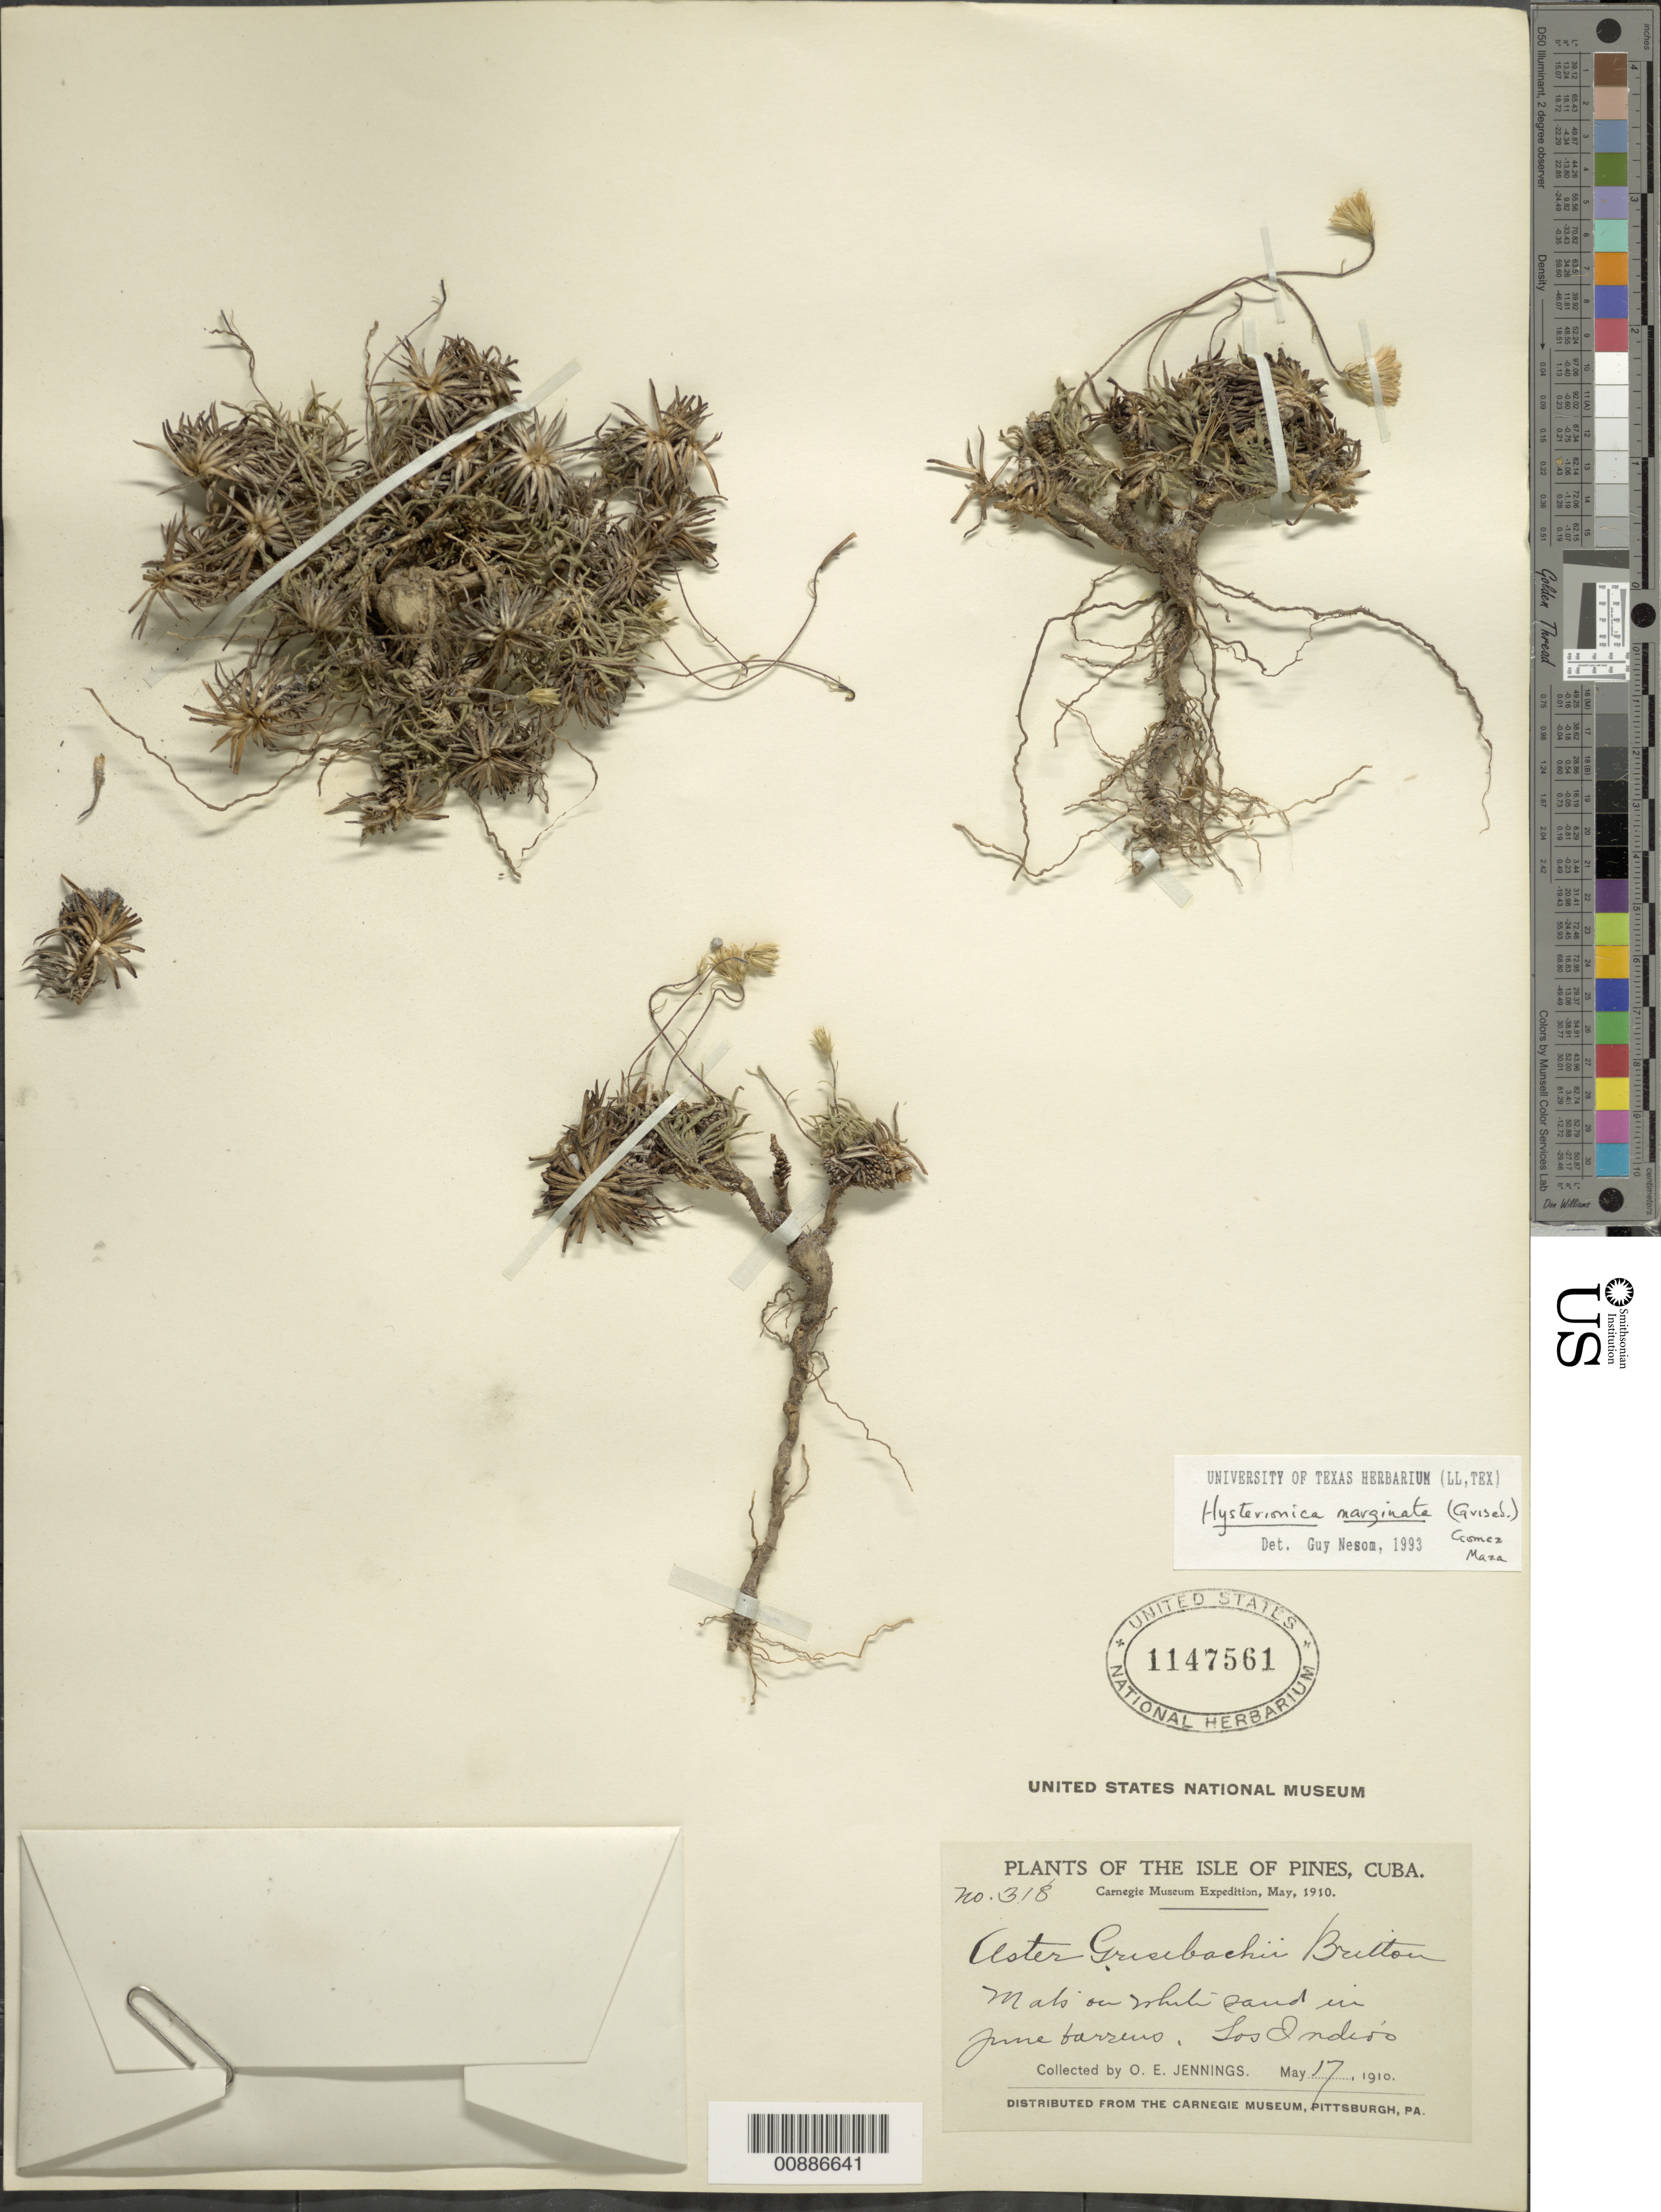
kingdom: Plantae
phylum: Tracheophyta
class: Magnoliopsida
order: Asterales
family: Asteraceae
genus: Neja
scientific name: Neja marginata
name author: (Griseb.) G.L. Nesom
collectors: O. E. Jennings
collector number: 318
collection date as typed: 17 May 1910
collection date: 1910-05-17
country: Cuba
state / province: Isla de La Juventud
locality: Los Indios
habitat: On white sand in pine barrens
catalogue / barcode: US 1147561